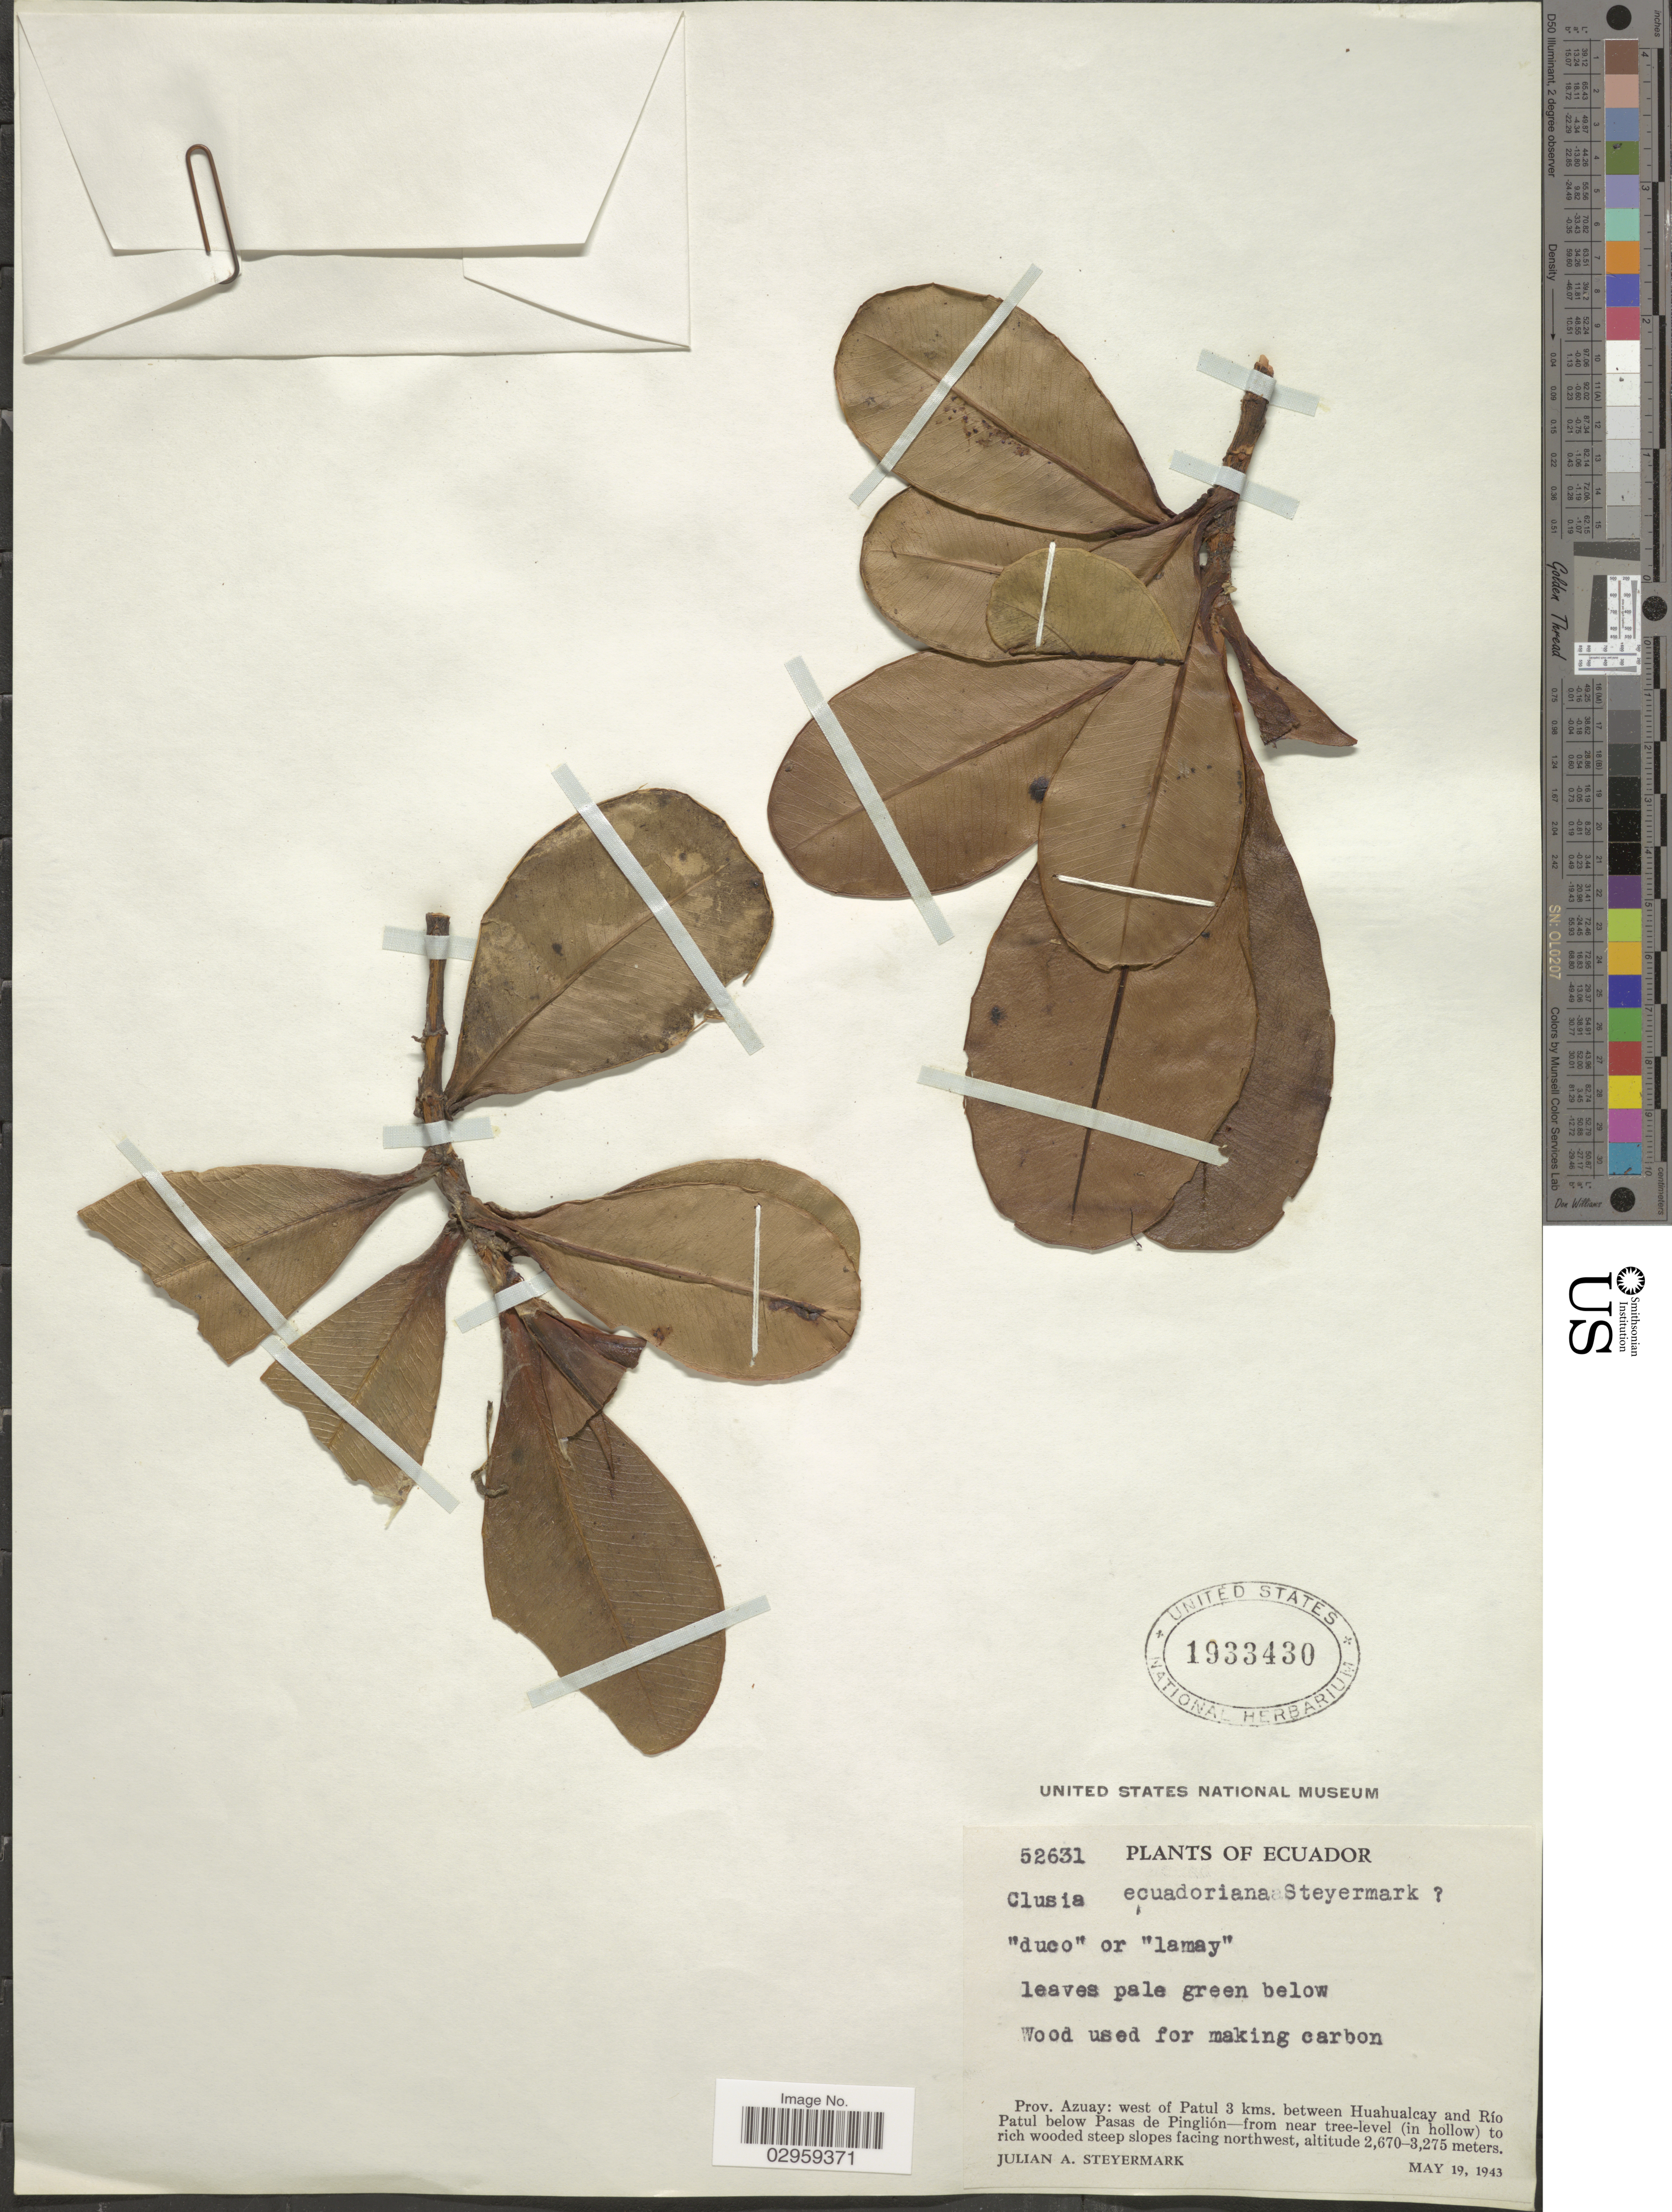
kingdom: Plantae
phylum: Tracheophyta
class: Magnoliopsida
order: Malpighiales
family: Clusiaceae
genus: Clusia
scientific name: Clusia ecuadoriana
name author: Steyerm.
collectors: J. Steyermark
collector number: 52631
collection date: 1943-05-19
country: Ecuador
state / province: Azuay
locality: Prov. Azuay: west of Patul 3 kms. between Huahualcay and Río Patul below Pasas de Pinglión - from near tree-level (in hollow) to rich wooded steep slopes facing northwest.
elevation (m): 2670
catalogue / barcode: US 1933430